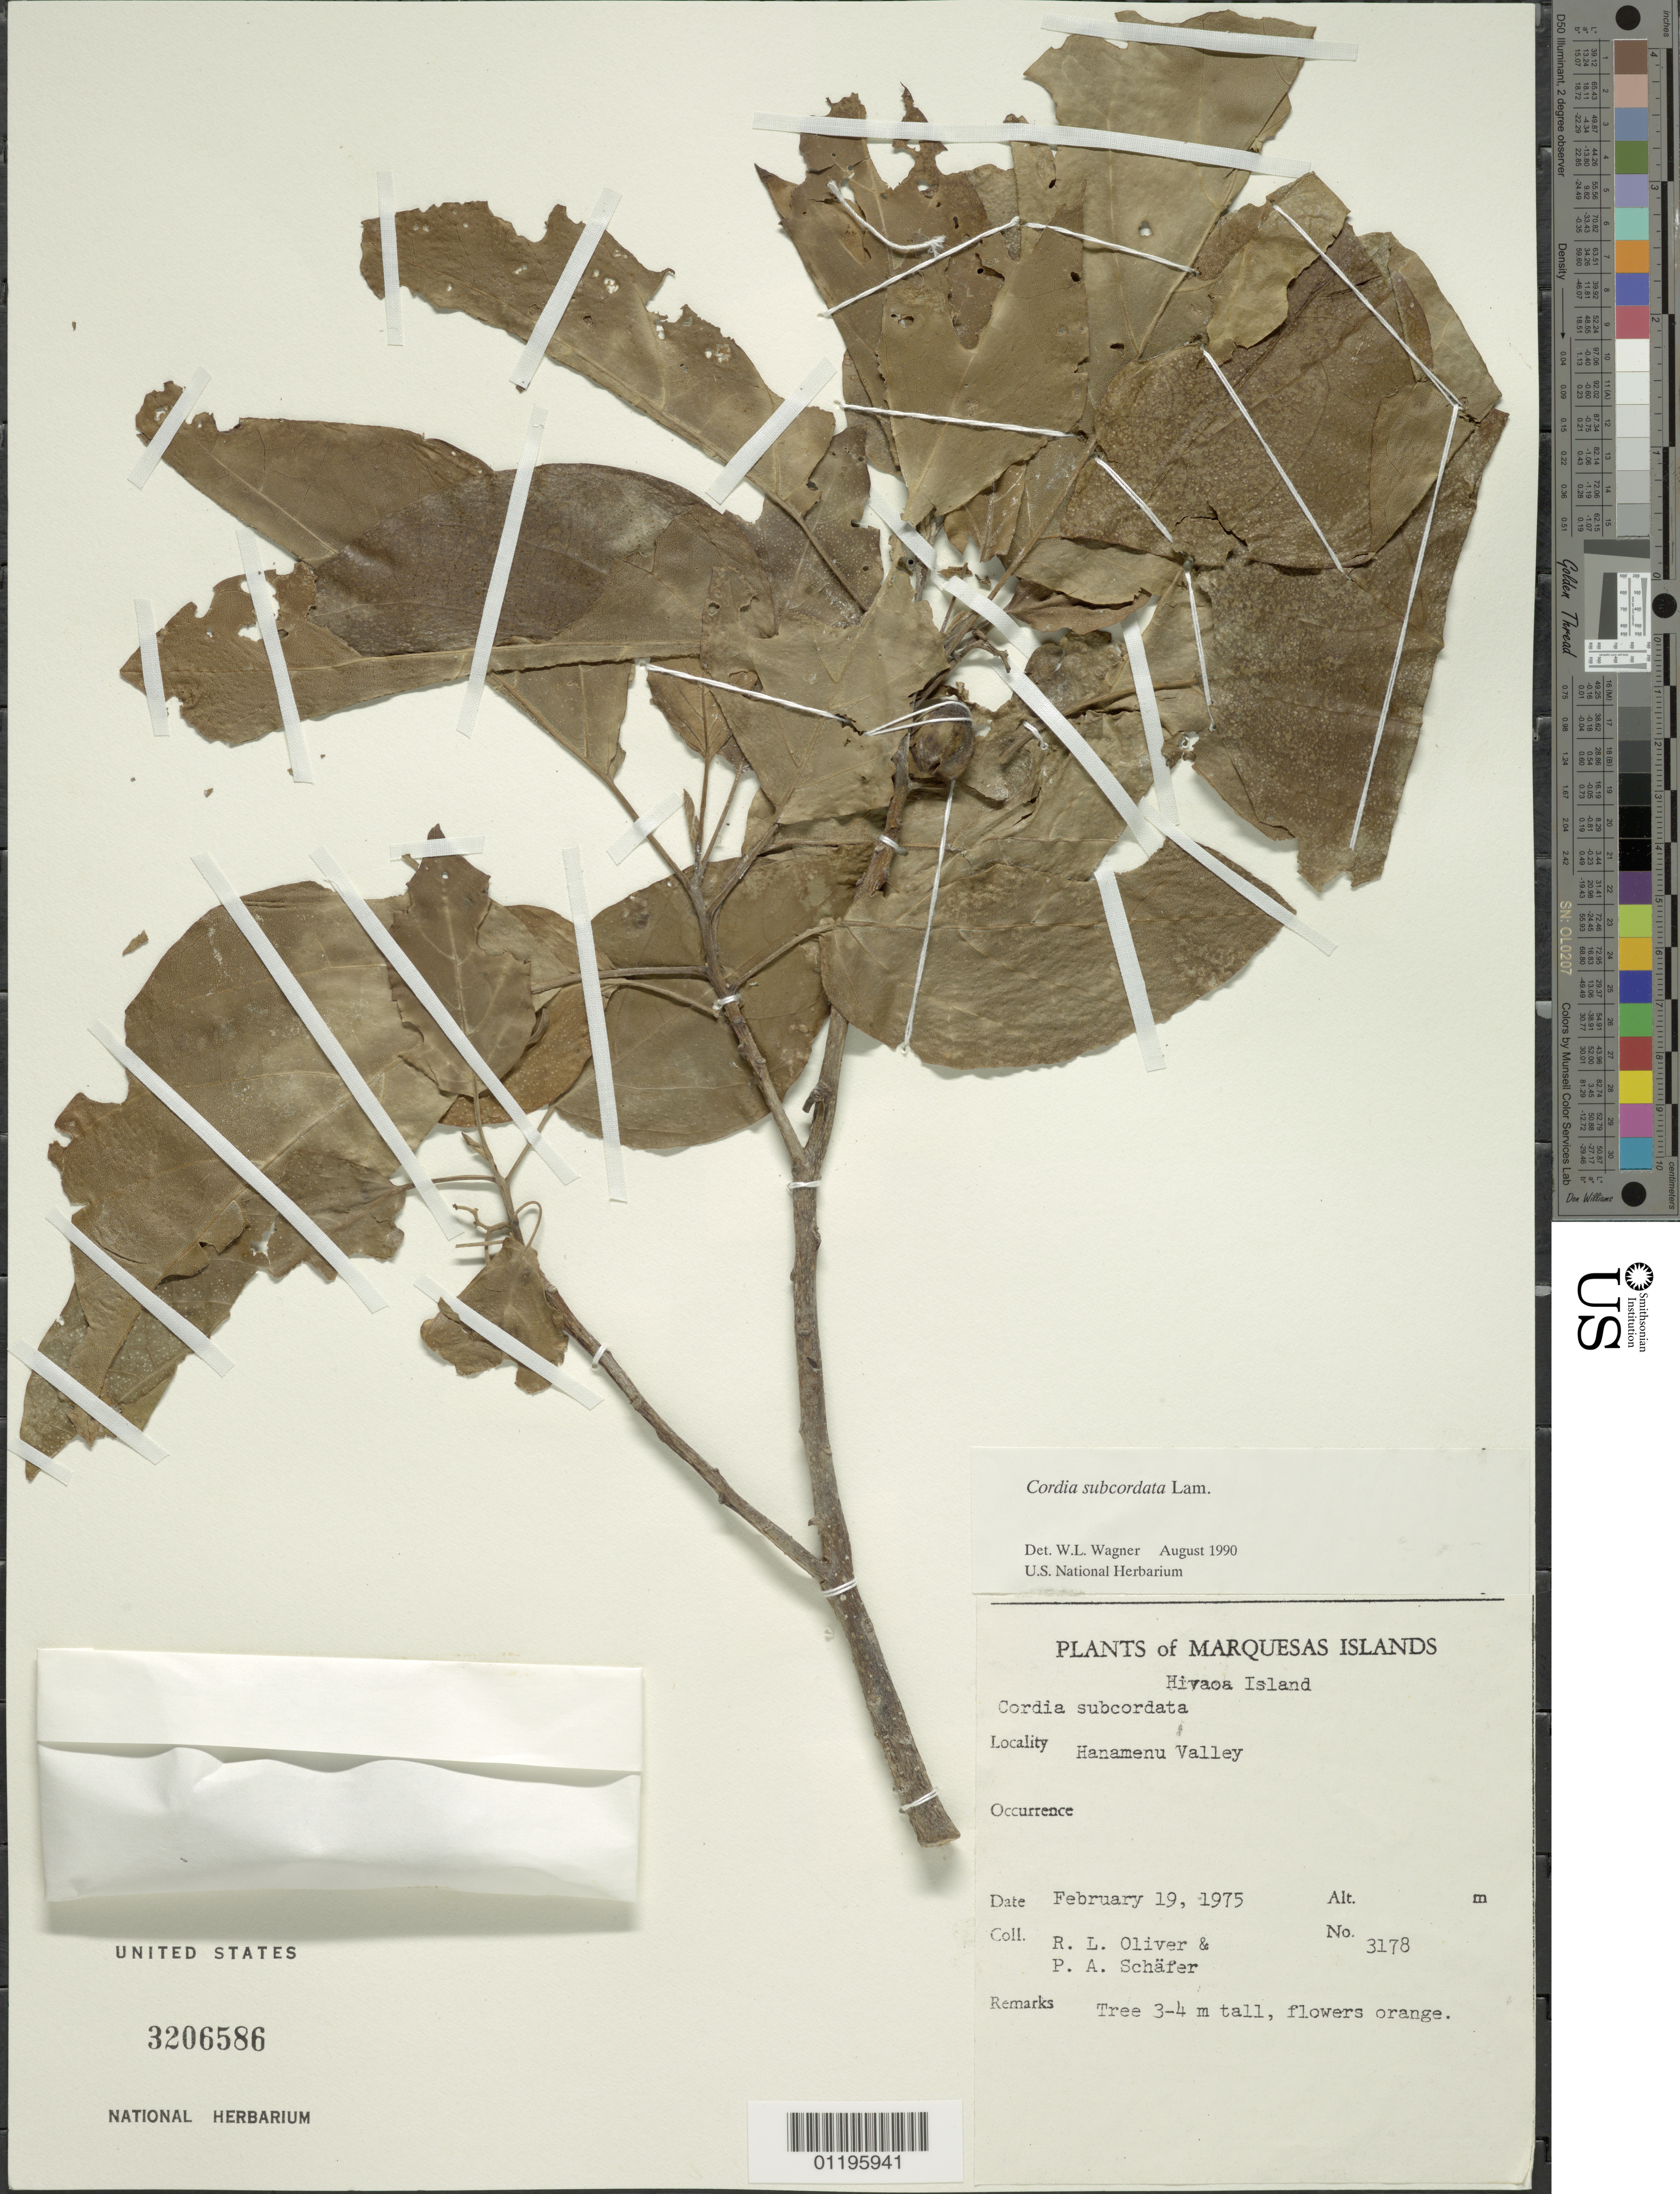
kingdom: Plantae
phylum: Tracheophyta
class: Magnoliopsida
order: Boraginales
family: Cordiaceae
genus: Cordia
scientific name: Cordia subcordata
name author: Lam.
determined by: Wagner, W. L., (BOT), Smithsonian Institution - National Museum of Natural History (UNITED STATES)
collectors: R. L. Oliver & P. A. Schäfer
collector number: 3178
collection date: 1975-02-19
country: French Polynesia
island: Hiva Oa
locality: Hanamenu Valley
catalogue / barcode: US 3206586